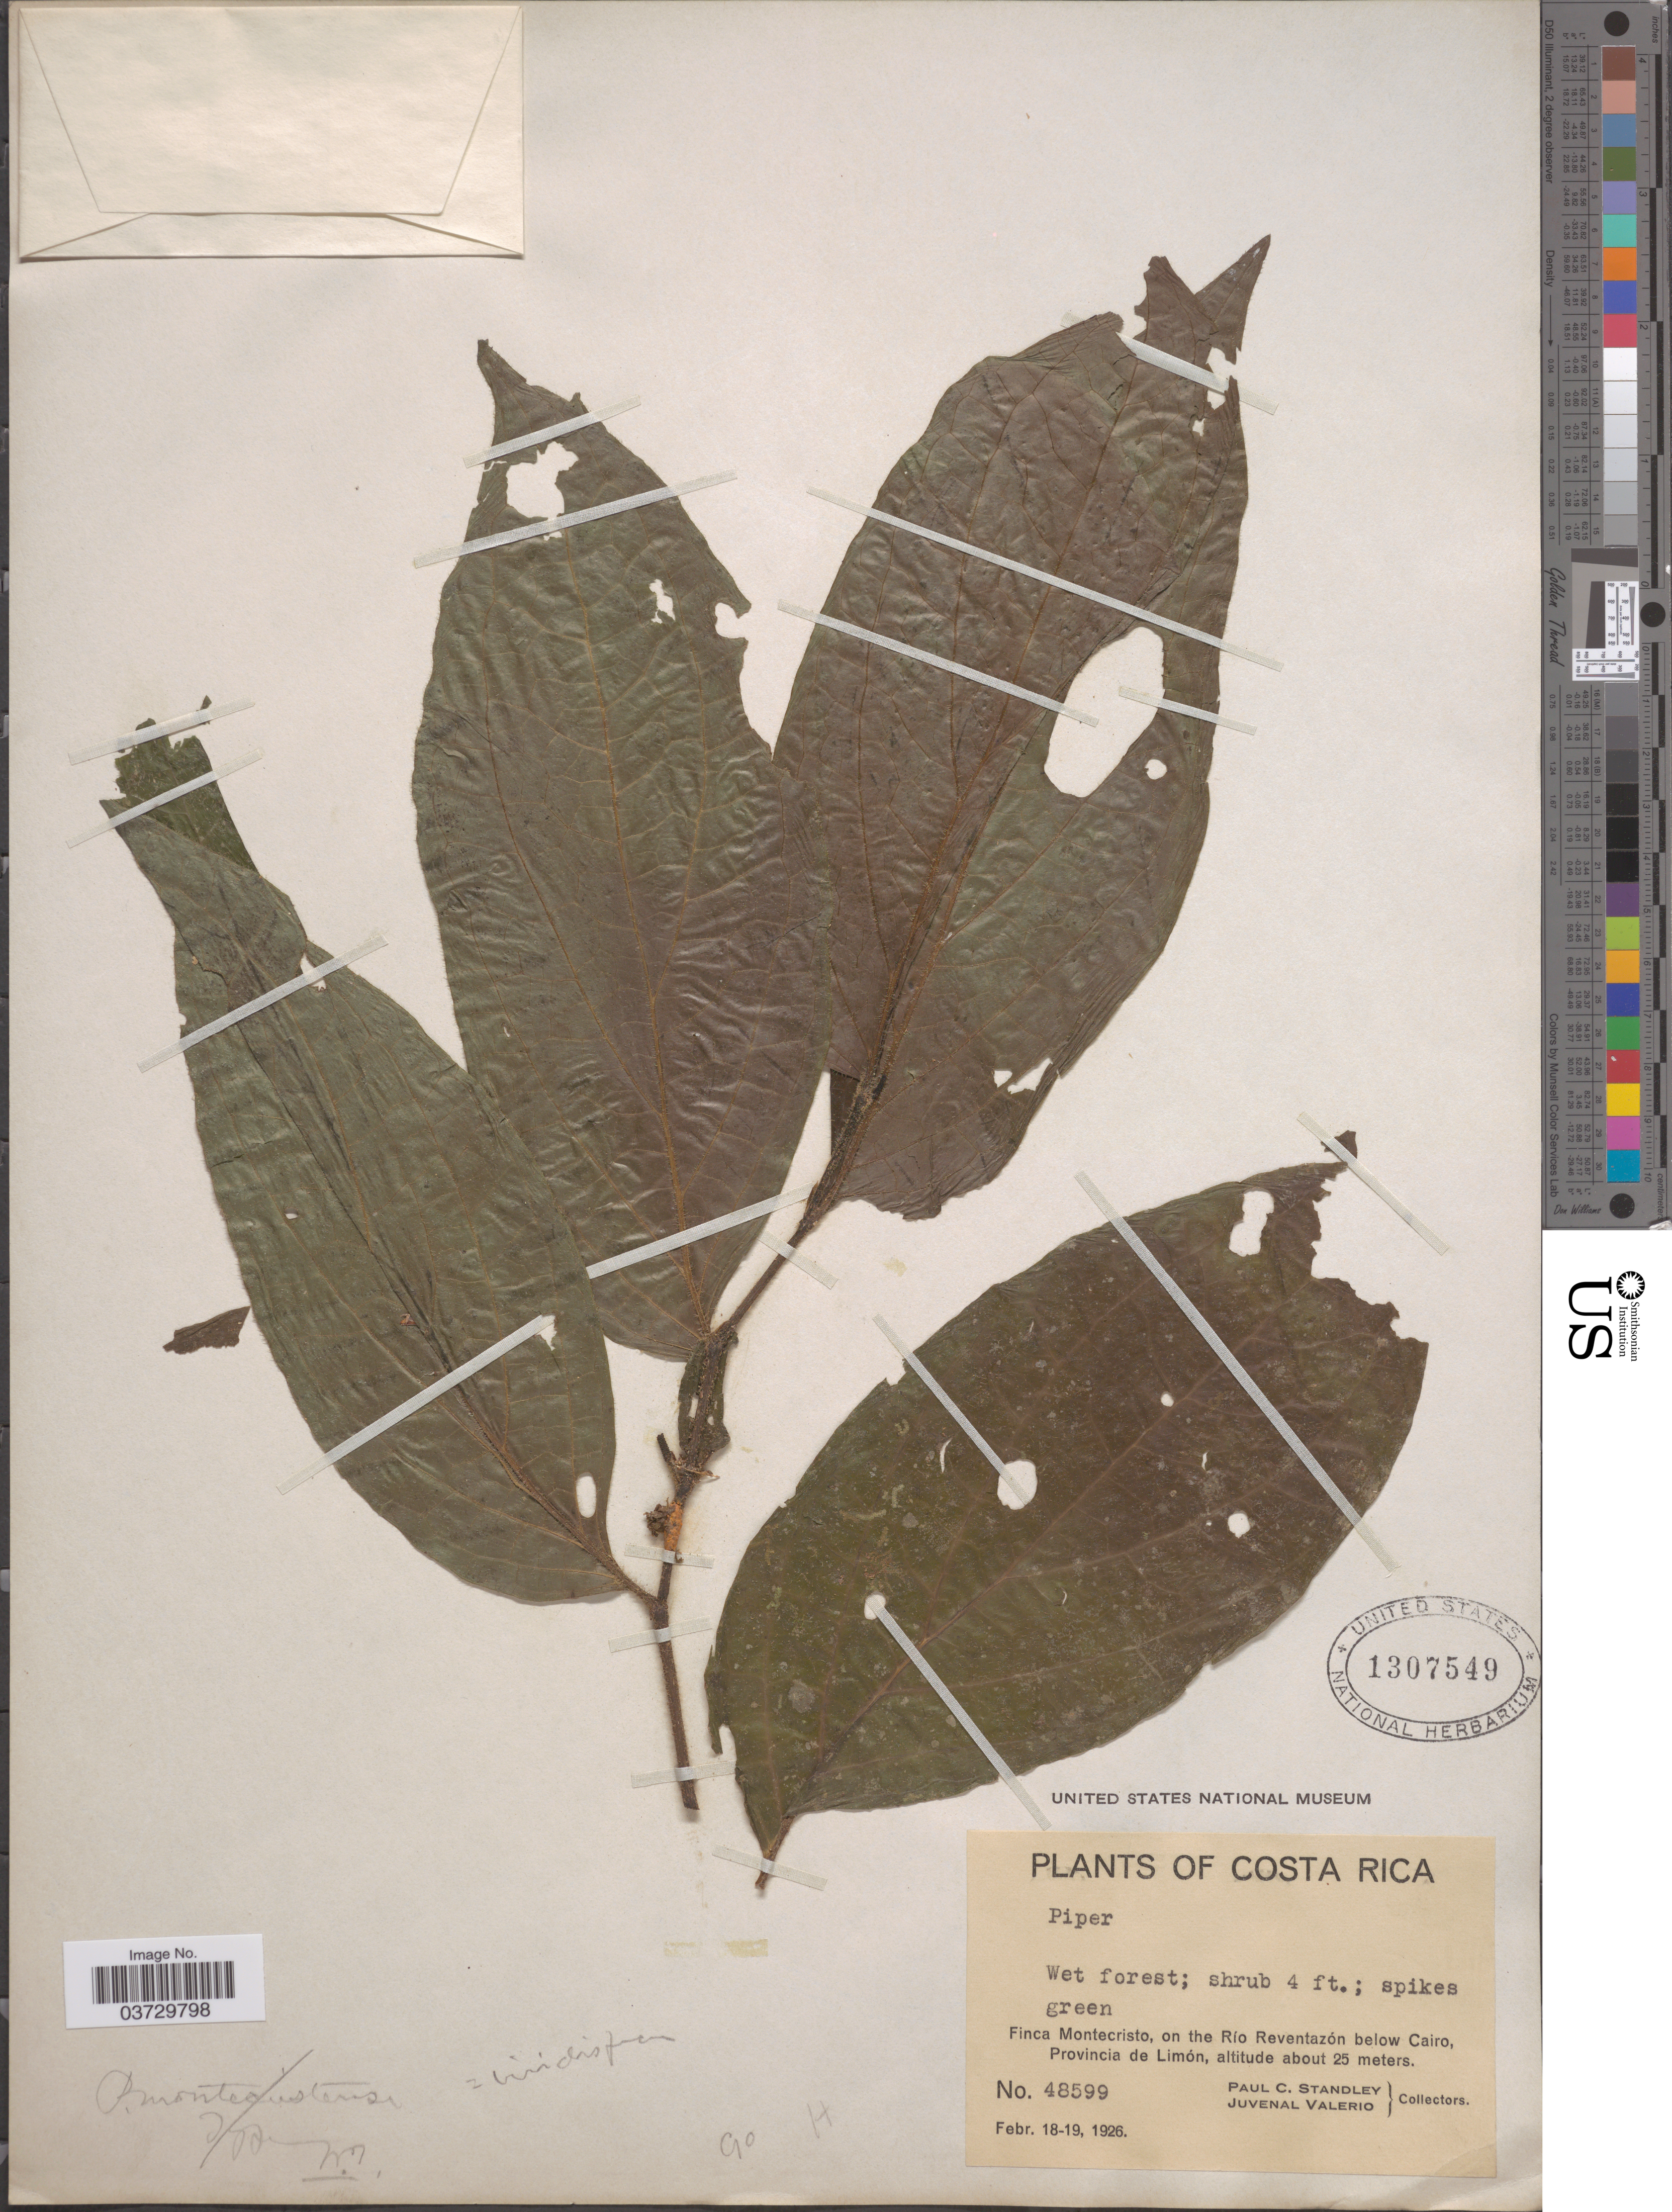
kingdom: Plantae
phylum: Tracheophyta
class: Magnoliopsida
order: Piperales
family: Piperaceae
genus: Piper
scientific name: Piper viridispicum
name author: Trel.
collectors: P. C. Standley & J. Valerio R.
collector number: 48599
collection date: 1926-02-18/1926-02-19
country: Costa Rica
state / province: Limón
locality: Finca Montecristo, on the Río Reventazón below Cairo.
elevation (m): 25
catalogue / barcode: US 1307549